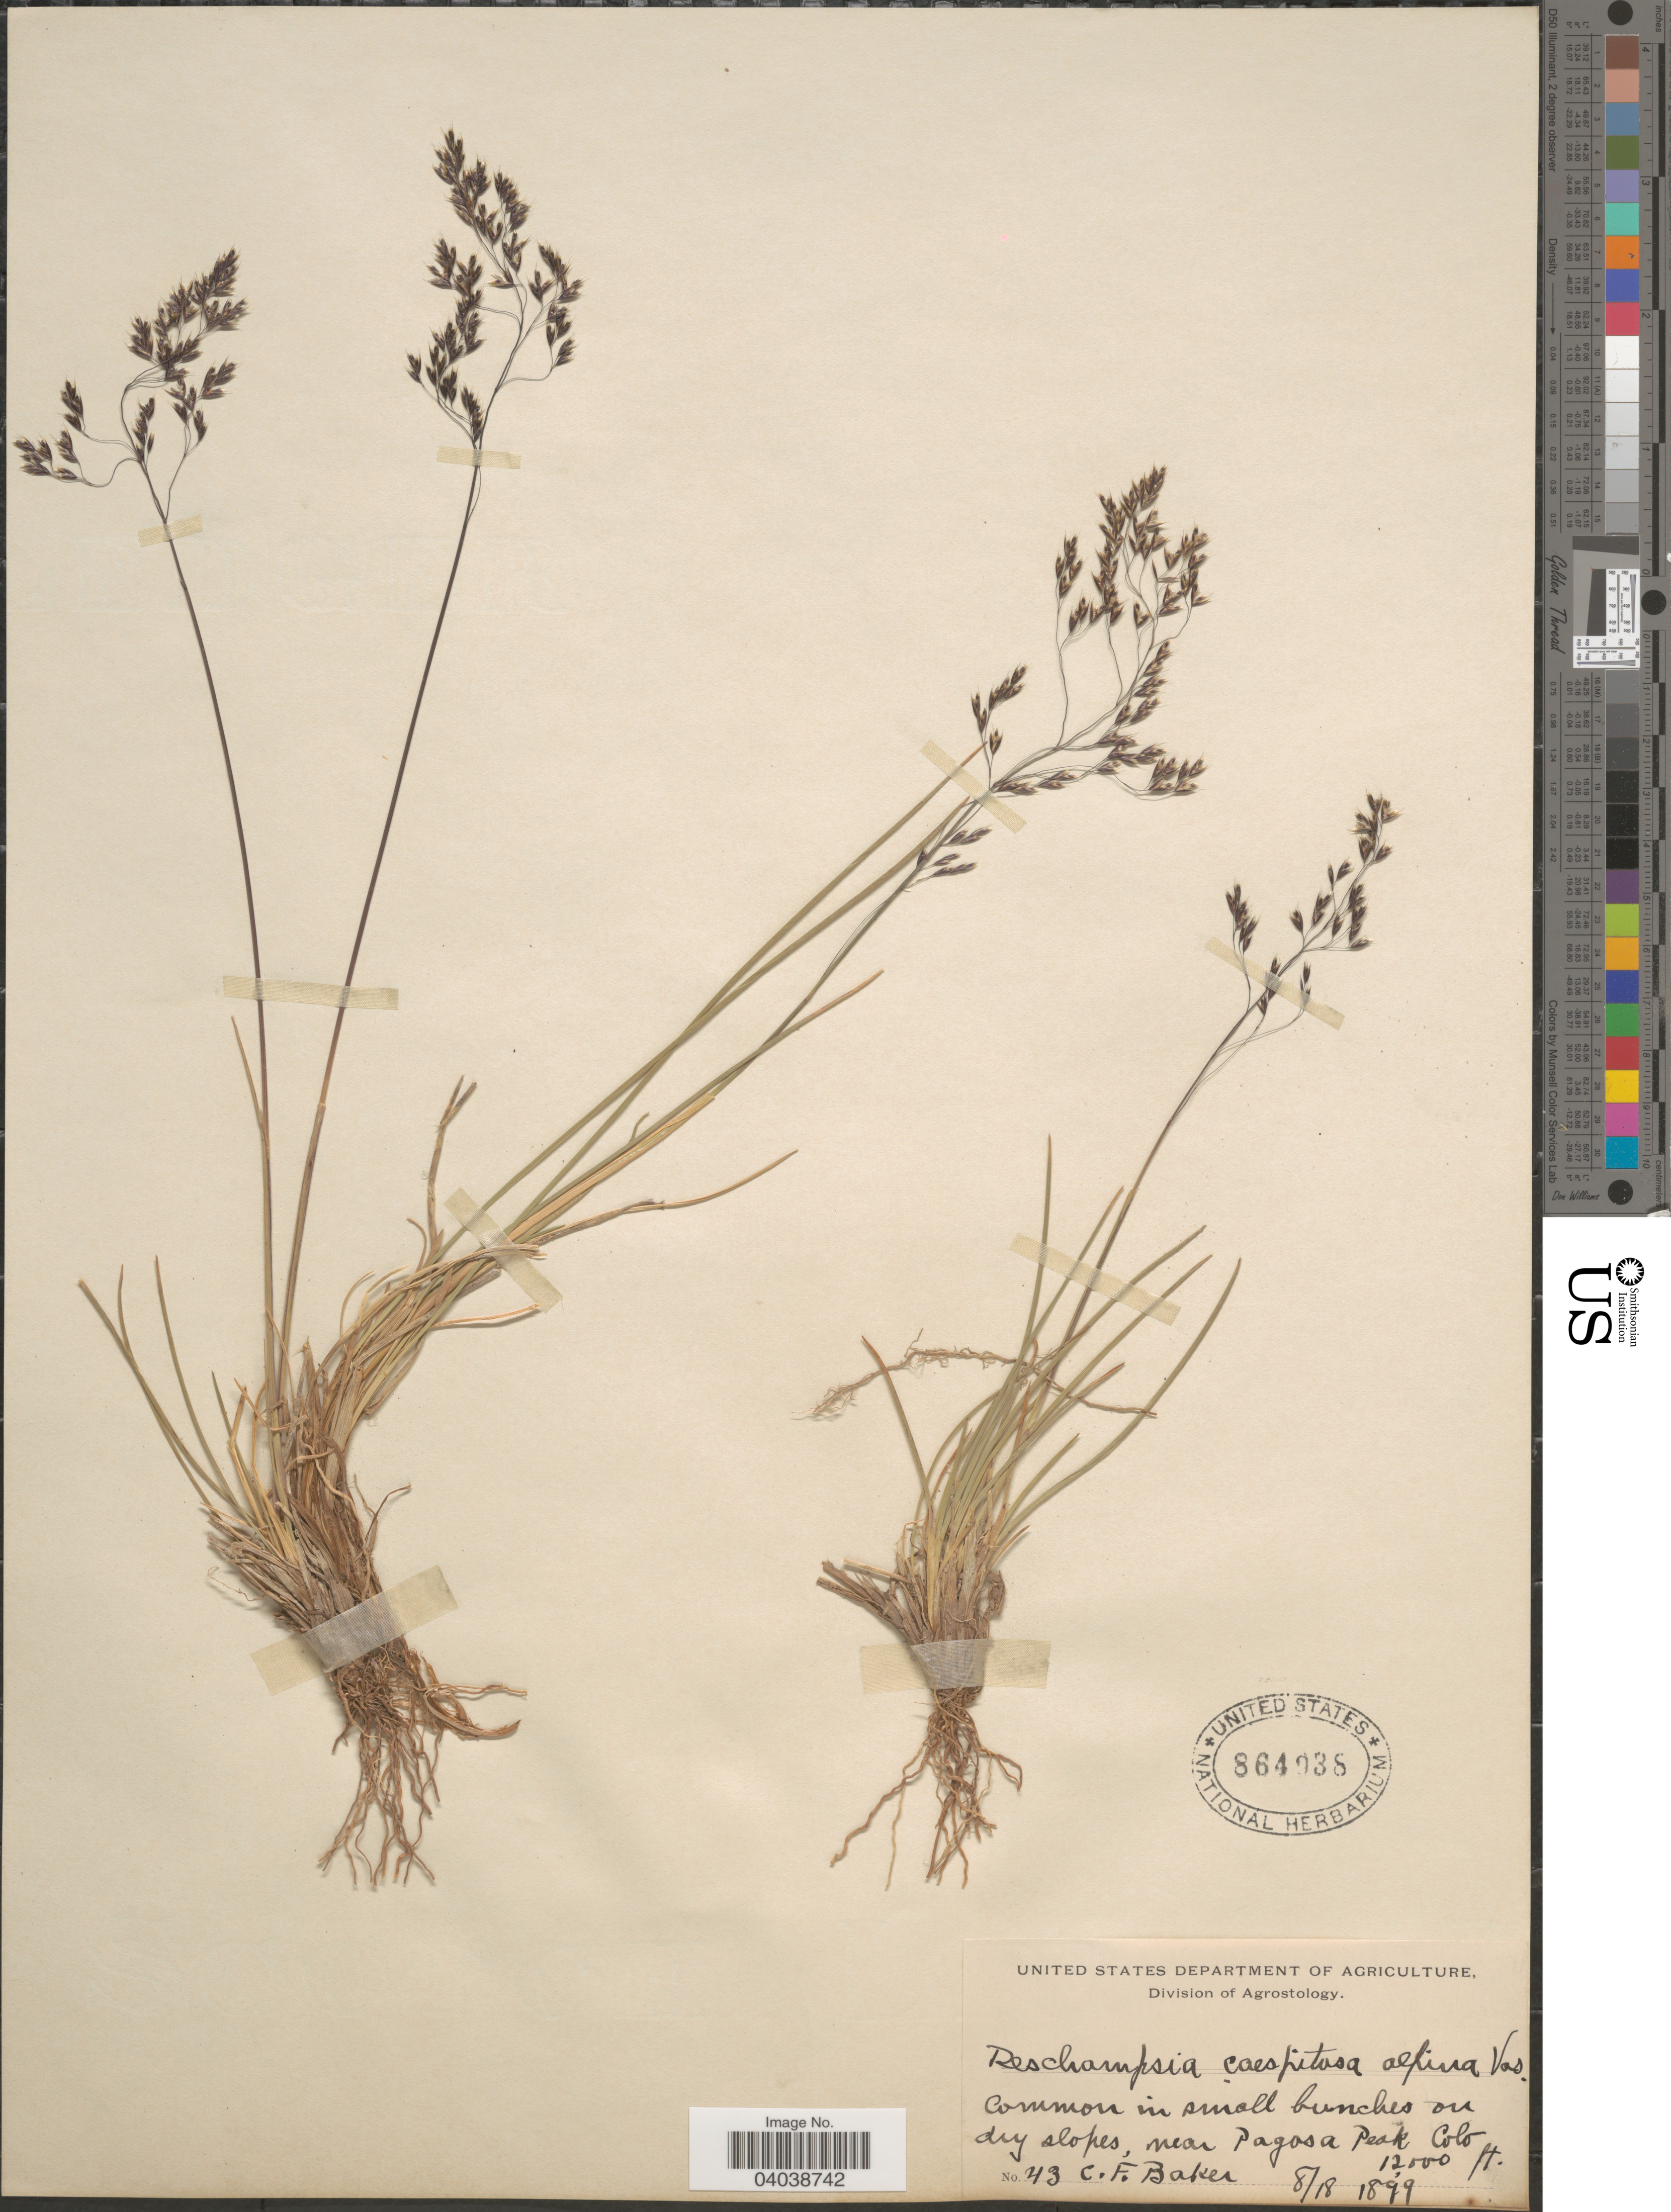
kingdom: Plantae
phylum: Tracheophyta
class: Liliopsida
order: Poales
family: Poaceae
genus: Deschampsia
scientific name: Deschampsia cespitosa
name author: (L.) P. Beauv.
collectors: C. F. Baker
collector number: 43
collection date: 1899-08-18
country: United States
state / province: Colorado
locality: Near Pagosa Peak.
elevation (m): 3658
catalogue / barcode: US 864938